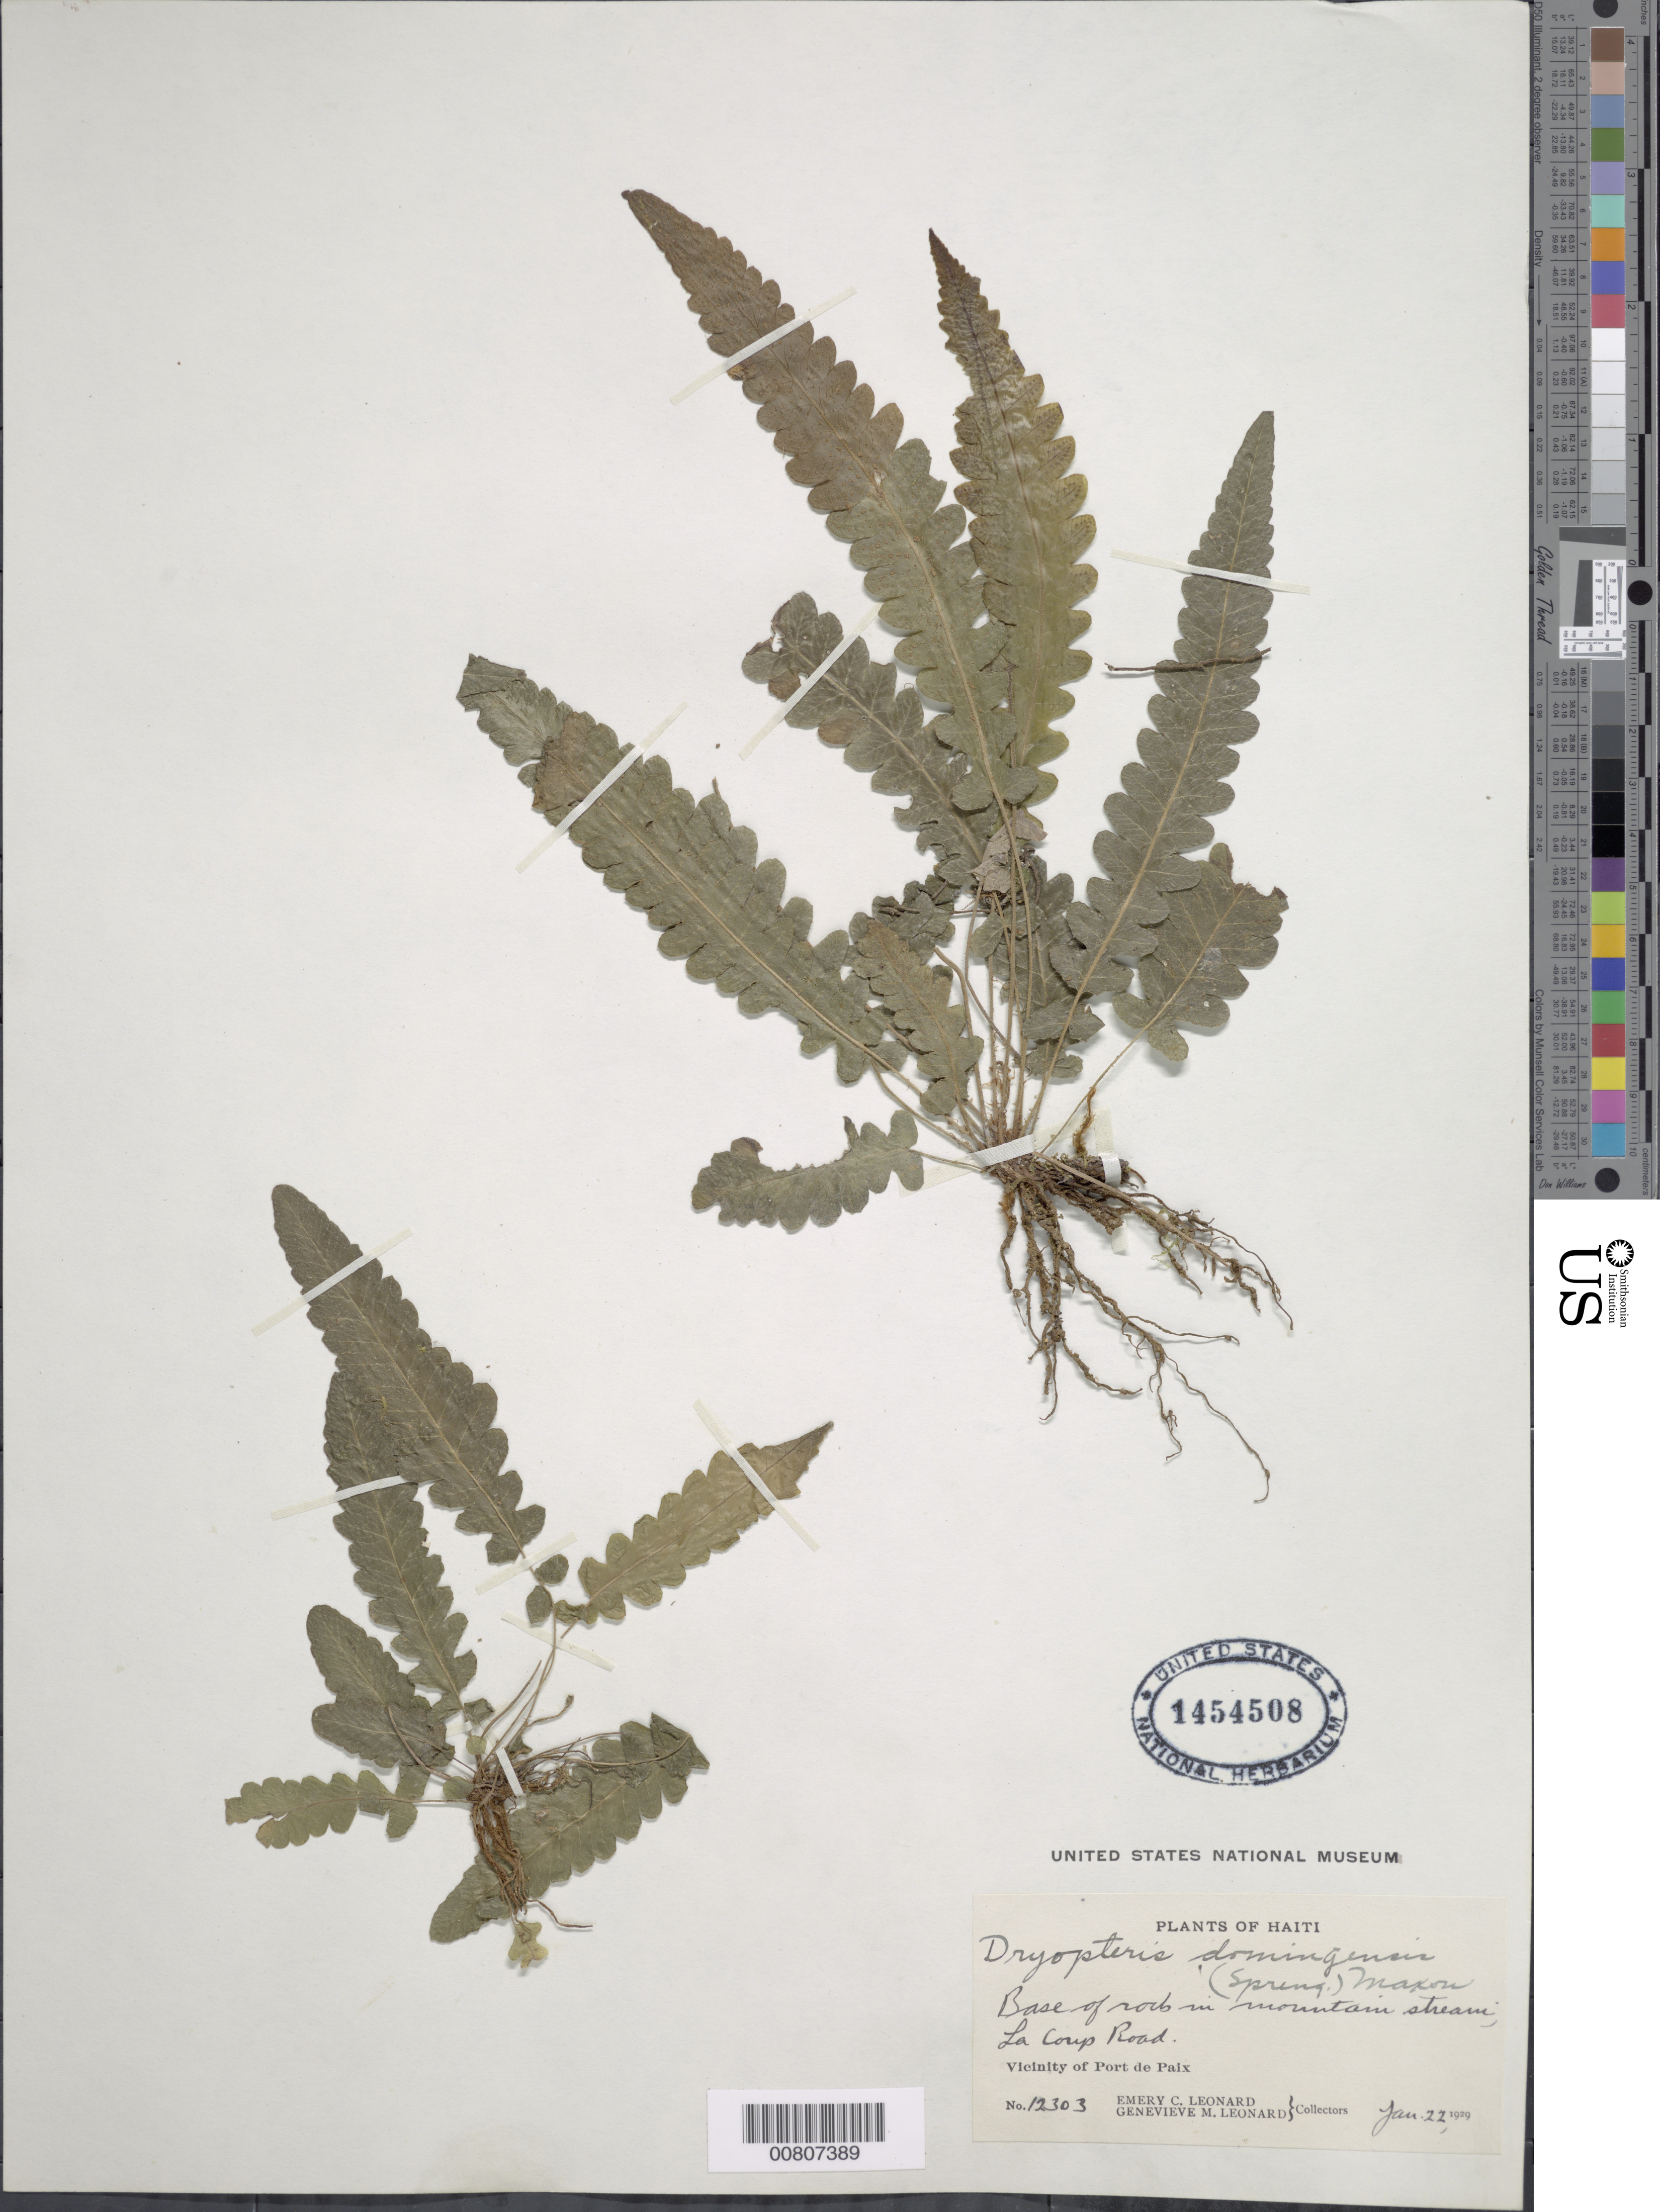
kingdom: Plantae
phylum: Tracheophyta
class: Polypodiopsida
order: Polypodiales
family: Thelypteridaceae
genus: Goniopteris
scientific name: Goniopteris guadelupensis (Wikstr.) comb. nov., ined 2015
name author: (Wikstr.)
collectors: E. C. Leonard & G. M. Leonard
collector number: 12303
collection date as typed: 22 Jan 1929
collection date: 1929-01-22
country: Haiti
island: Hispaniola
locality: Port de Paix, La Coup Road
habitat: Base of rock in mountain stream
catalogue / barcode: US 1454508